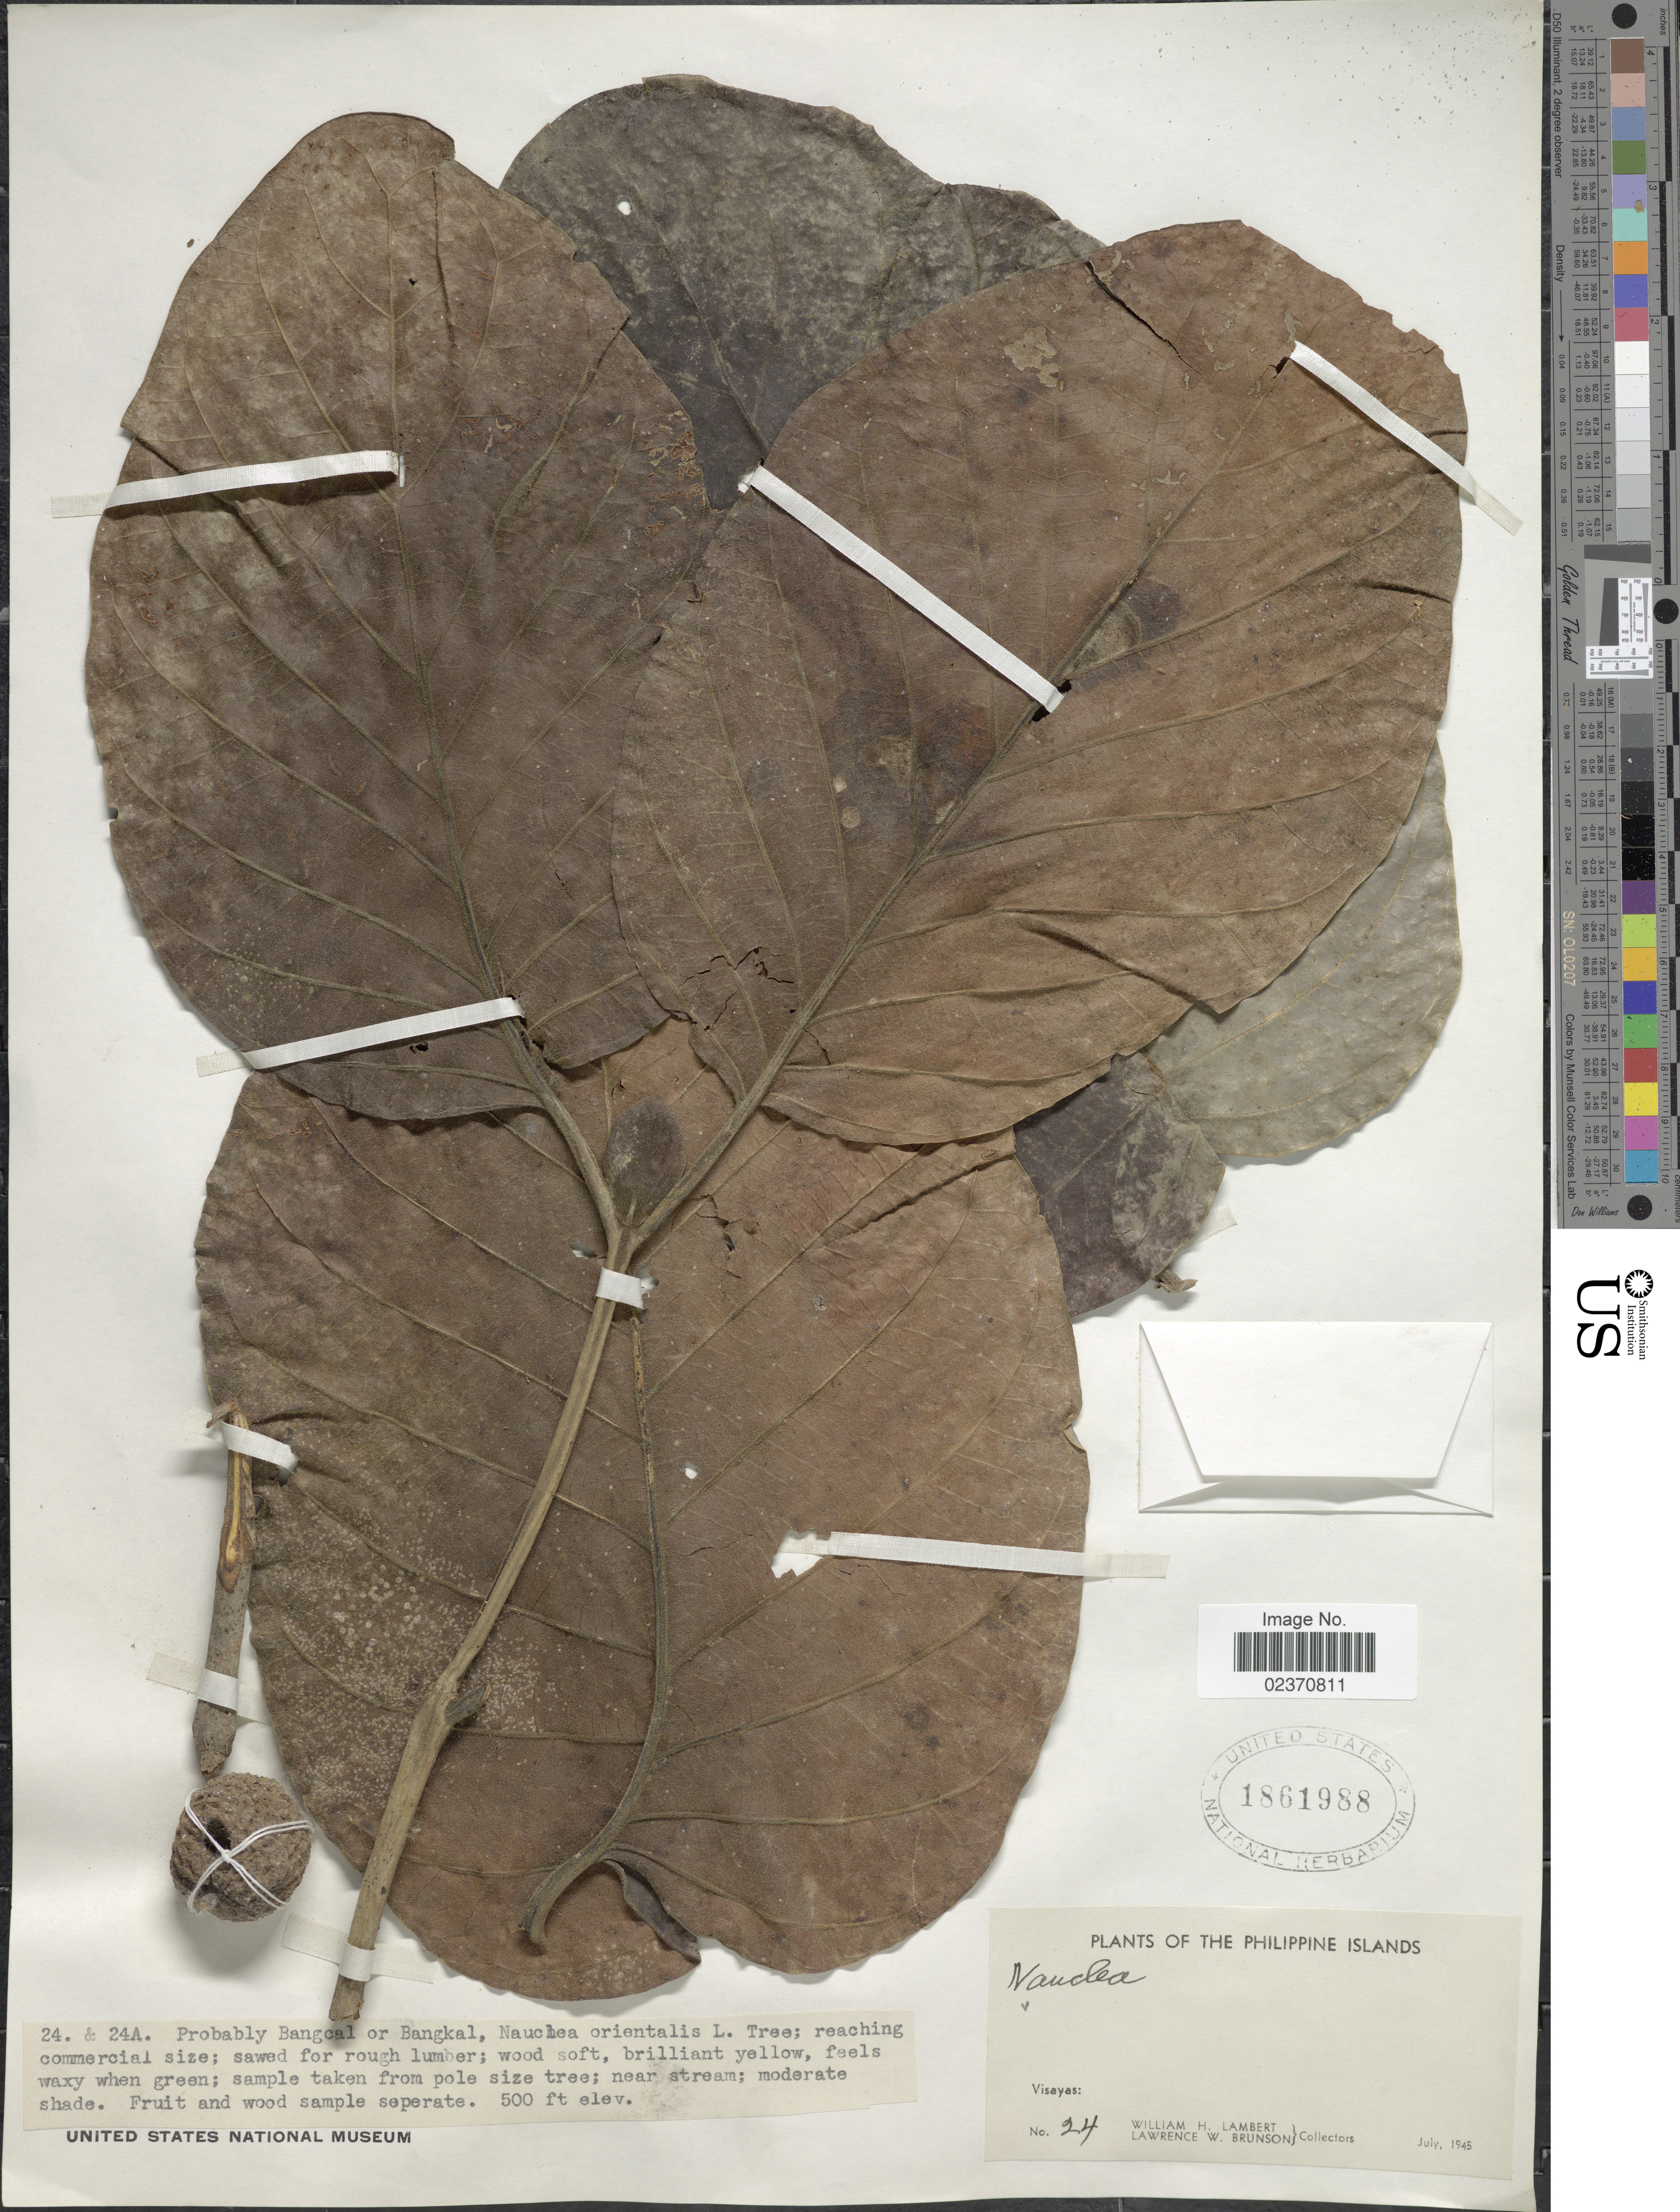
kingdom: Plantae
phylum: Tracheophyta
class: Magnoliopsida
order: Gentianales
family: Rubiaceae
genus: Nauclea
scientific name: Nauclea sp.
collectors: W. Lambert & L. Brunson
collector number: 24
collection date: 1945-07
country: Philippines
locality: The Philippine Islands, Visayas, near stream.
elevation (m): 152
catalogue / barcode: US 1861988